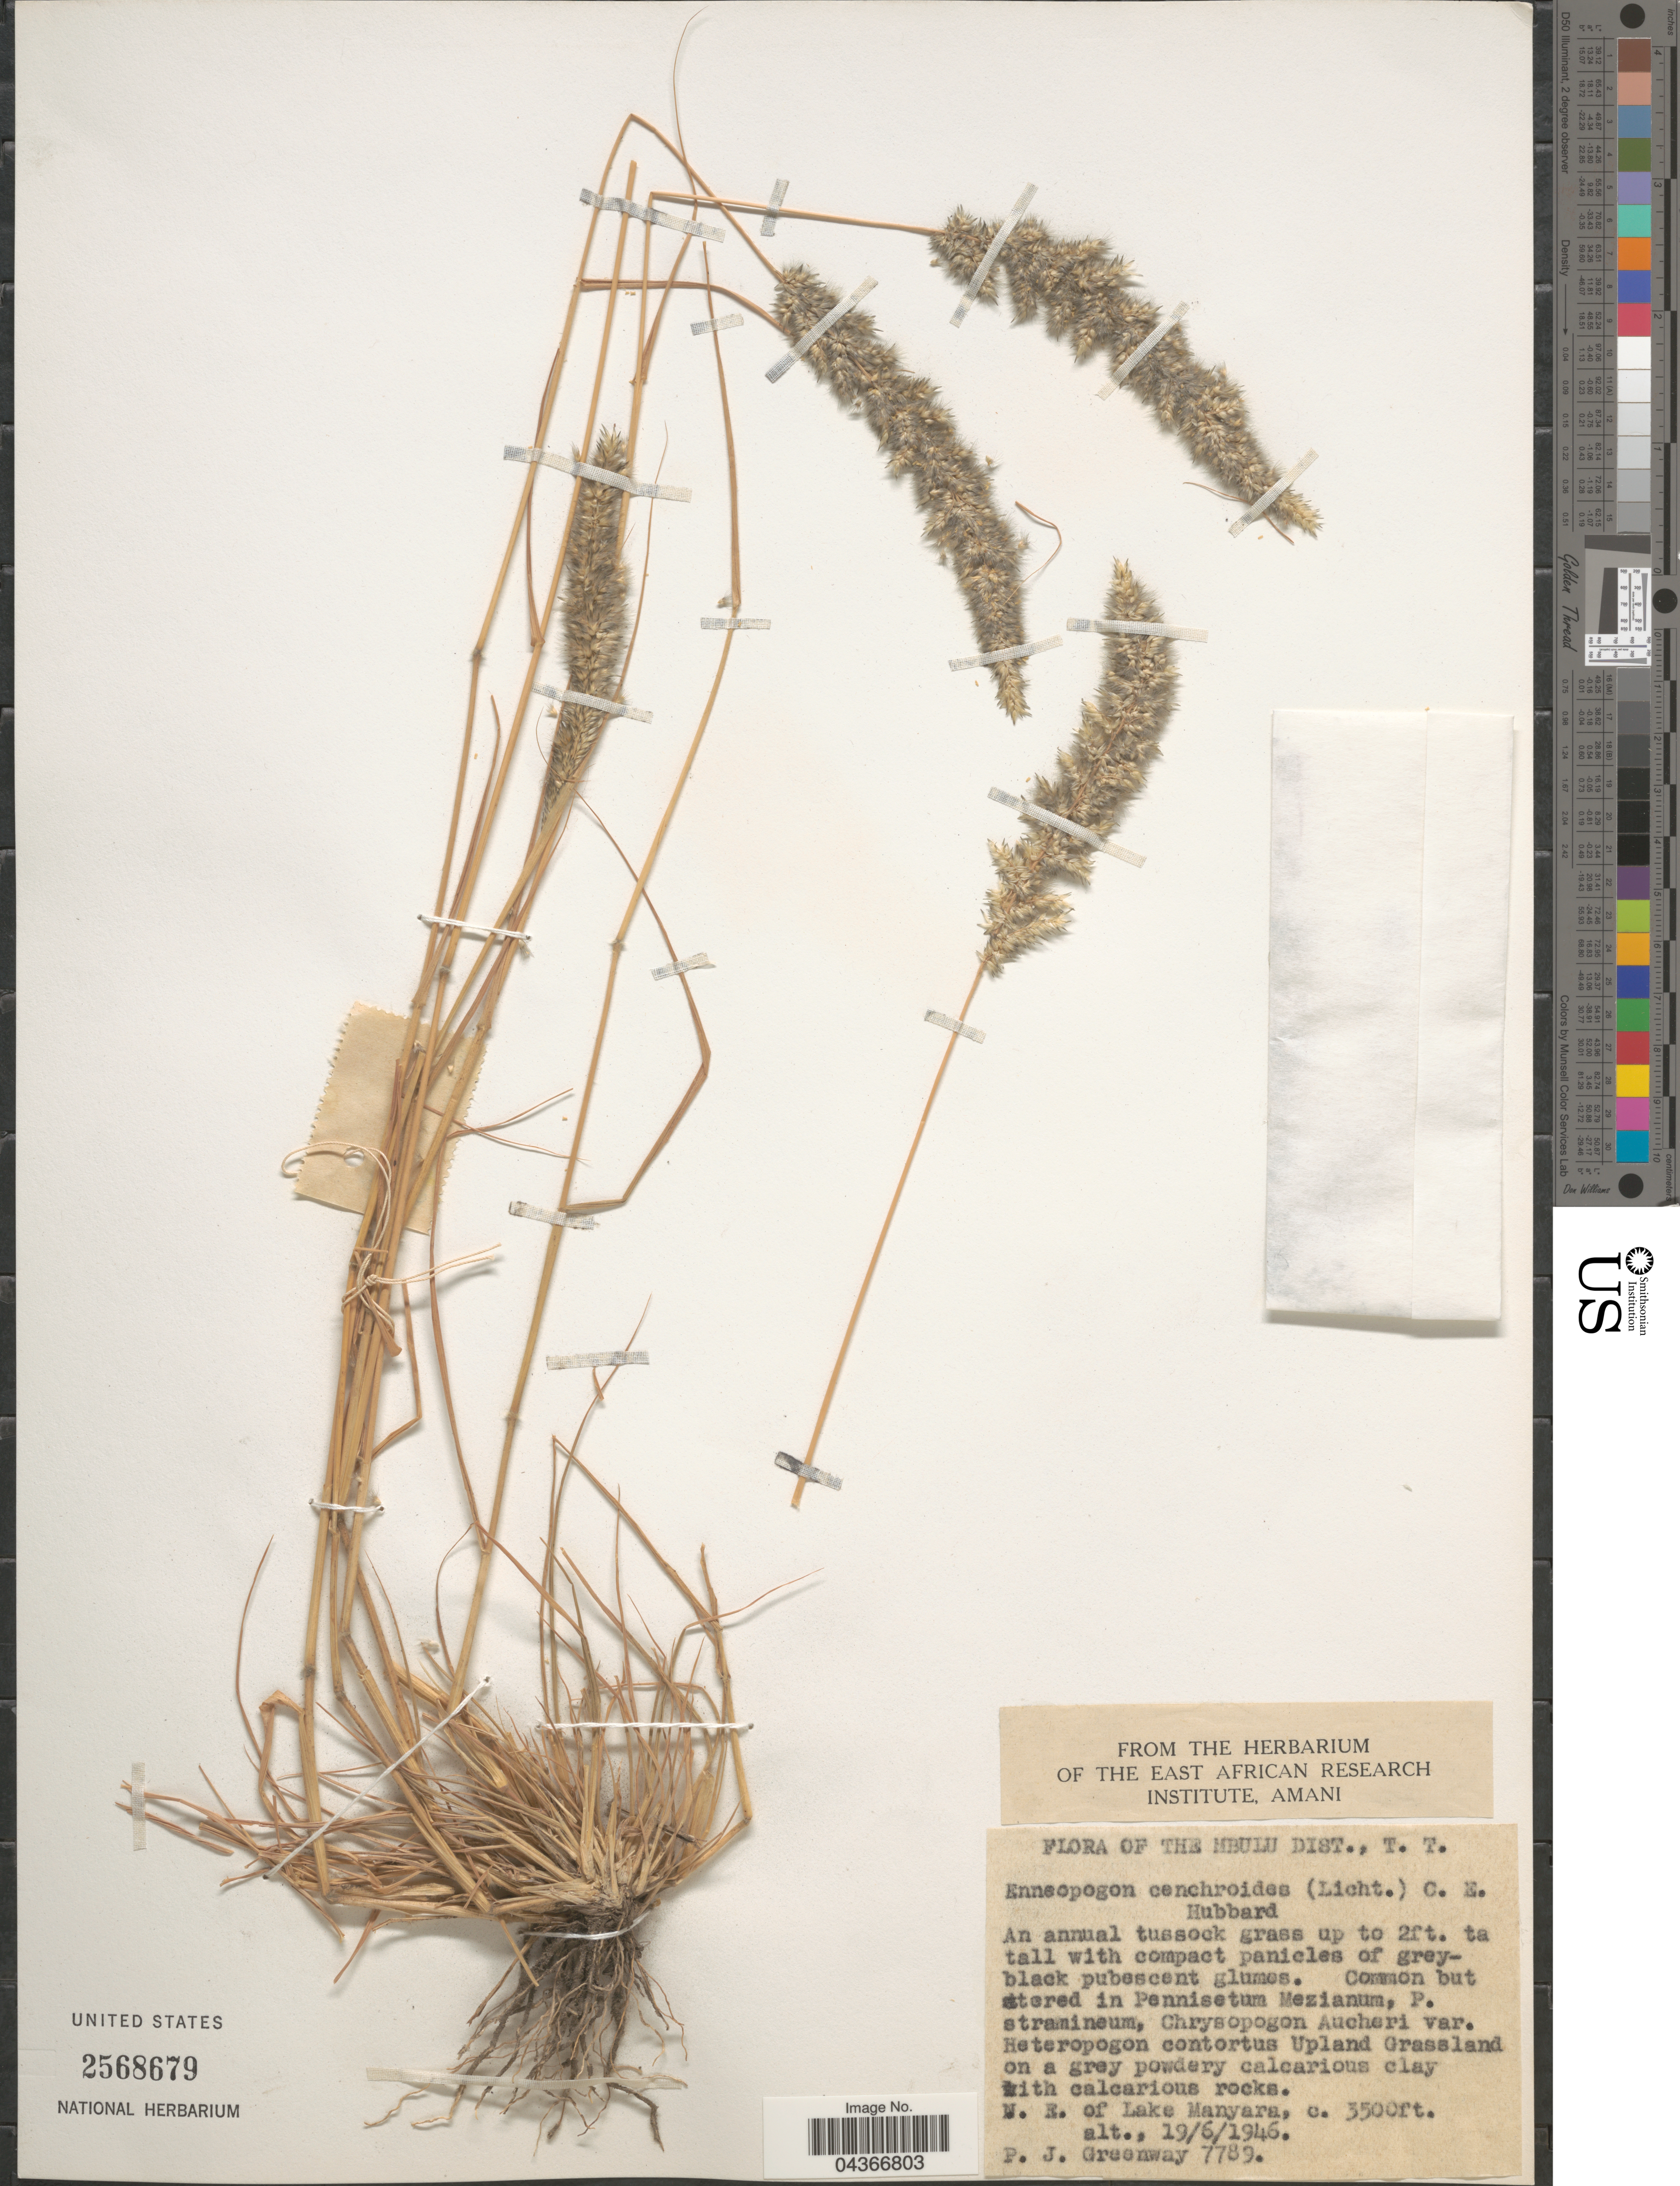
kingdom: Plantae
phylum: Tracheophyta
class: Liliopsida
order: Poales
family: Poaceae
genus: Enneapogon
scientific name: Enneapogon cenchroides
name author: (Licht. ex Roem. & Schult.) C.E. Hubb.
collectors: P. J. Greenway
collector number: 7789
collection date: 1946-06-19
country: Tanzania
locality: The Mbulu Dist., T. T. N. E. of Lake Manyara.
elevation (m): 1067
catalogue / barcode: US 2568679